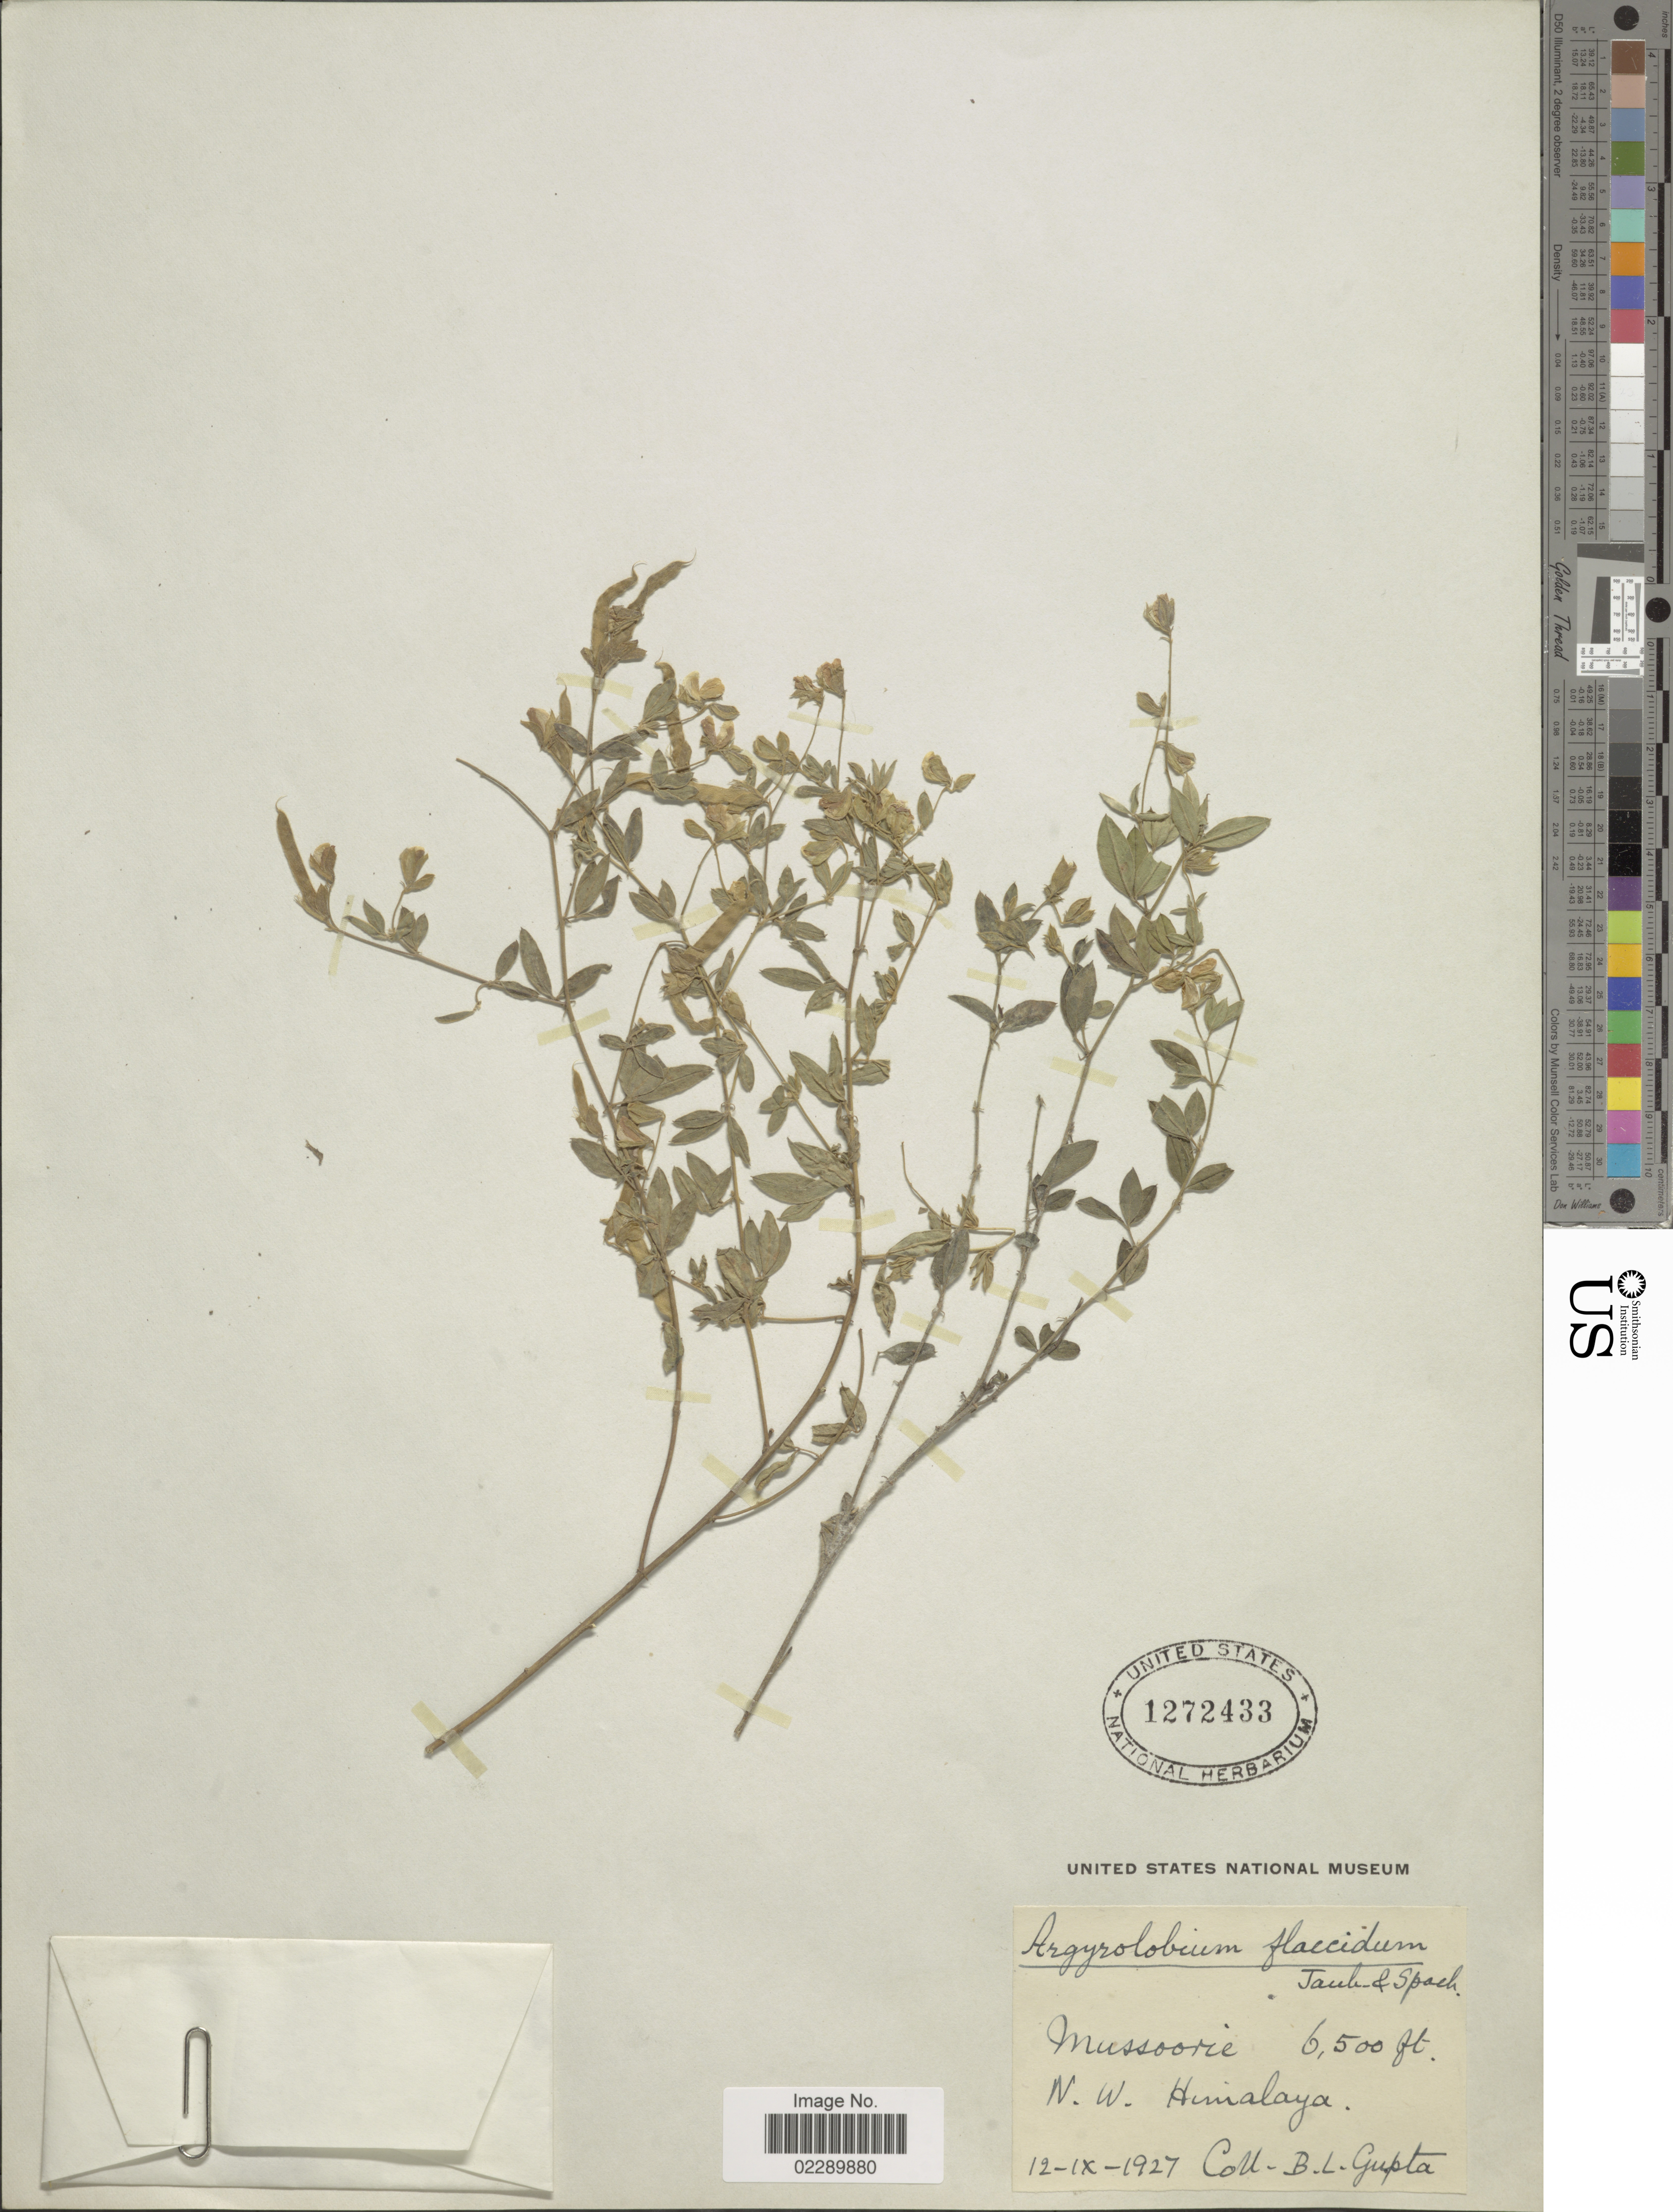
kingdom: Plantae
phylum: Tracheophyta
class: Magnoliopsida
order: Fabales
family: Fabaceae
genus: Argyrolobium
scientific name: Argyrolobium flaccidum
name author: (Royle) Jaub. & Spach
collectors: B. L. Gupta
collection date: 1927-09-12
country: India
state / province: Uttarakhand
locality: Mussoorie. N.W. Himalaya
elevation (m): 1981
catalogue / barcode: US 1272433